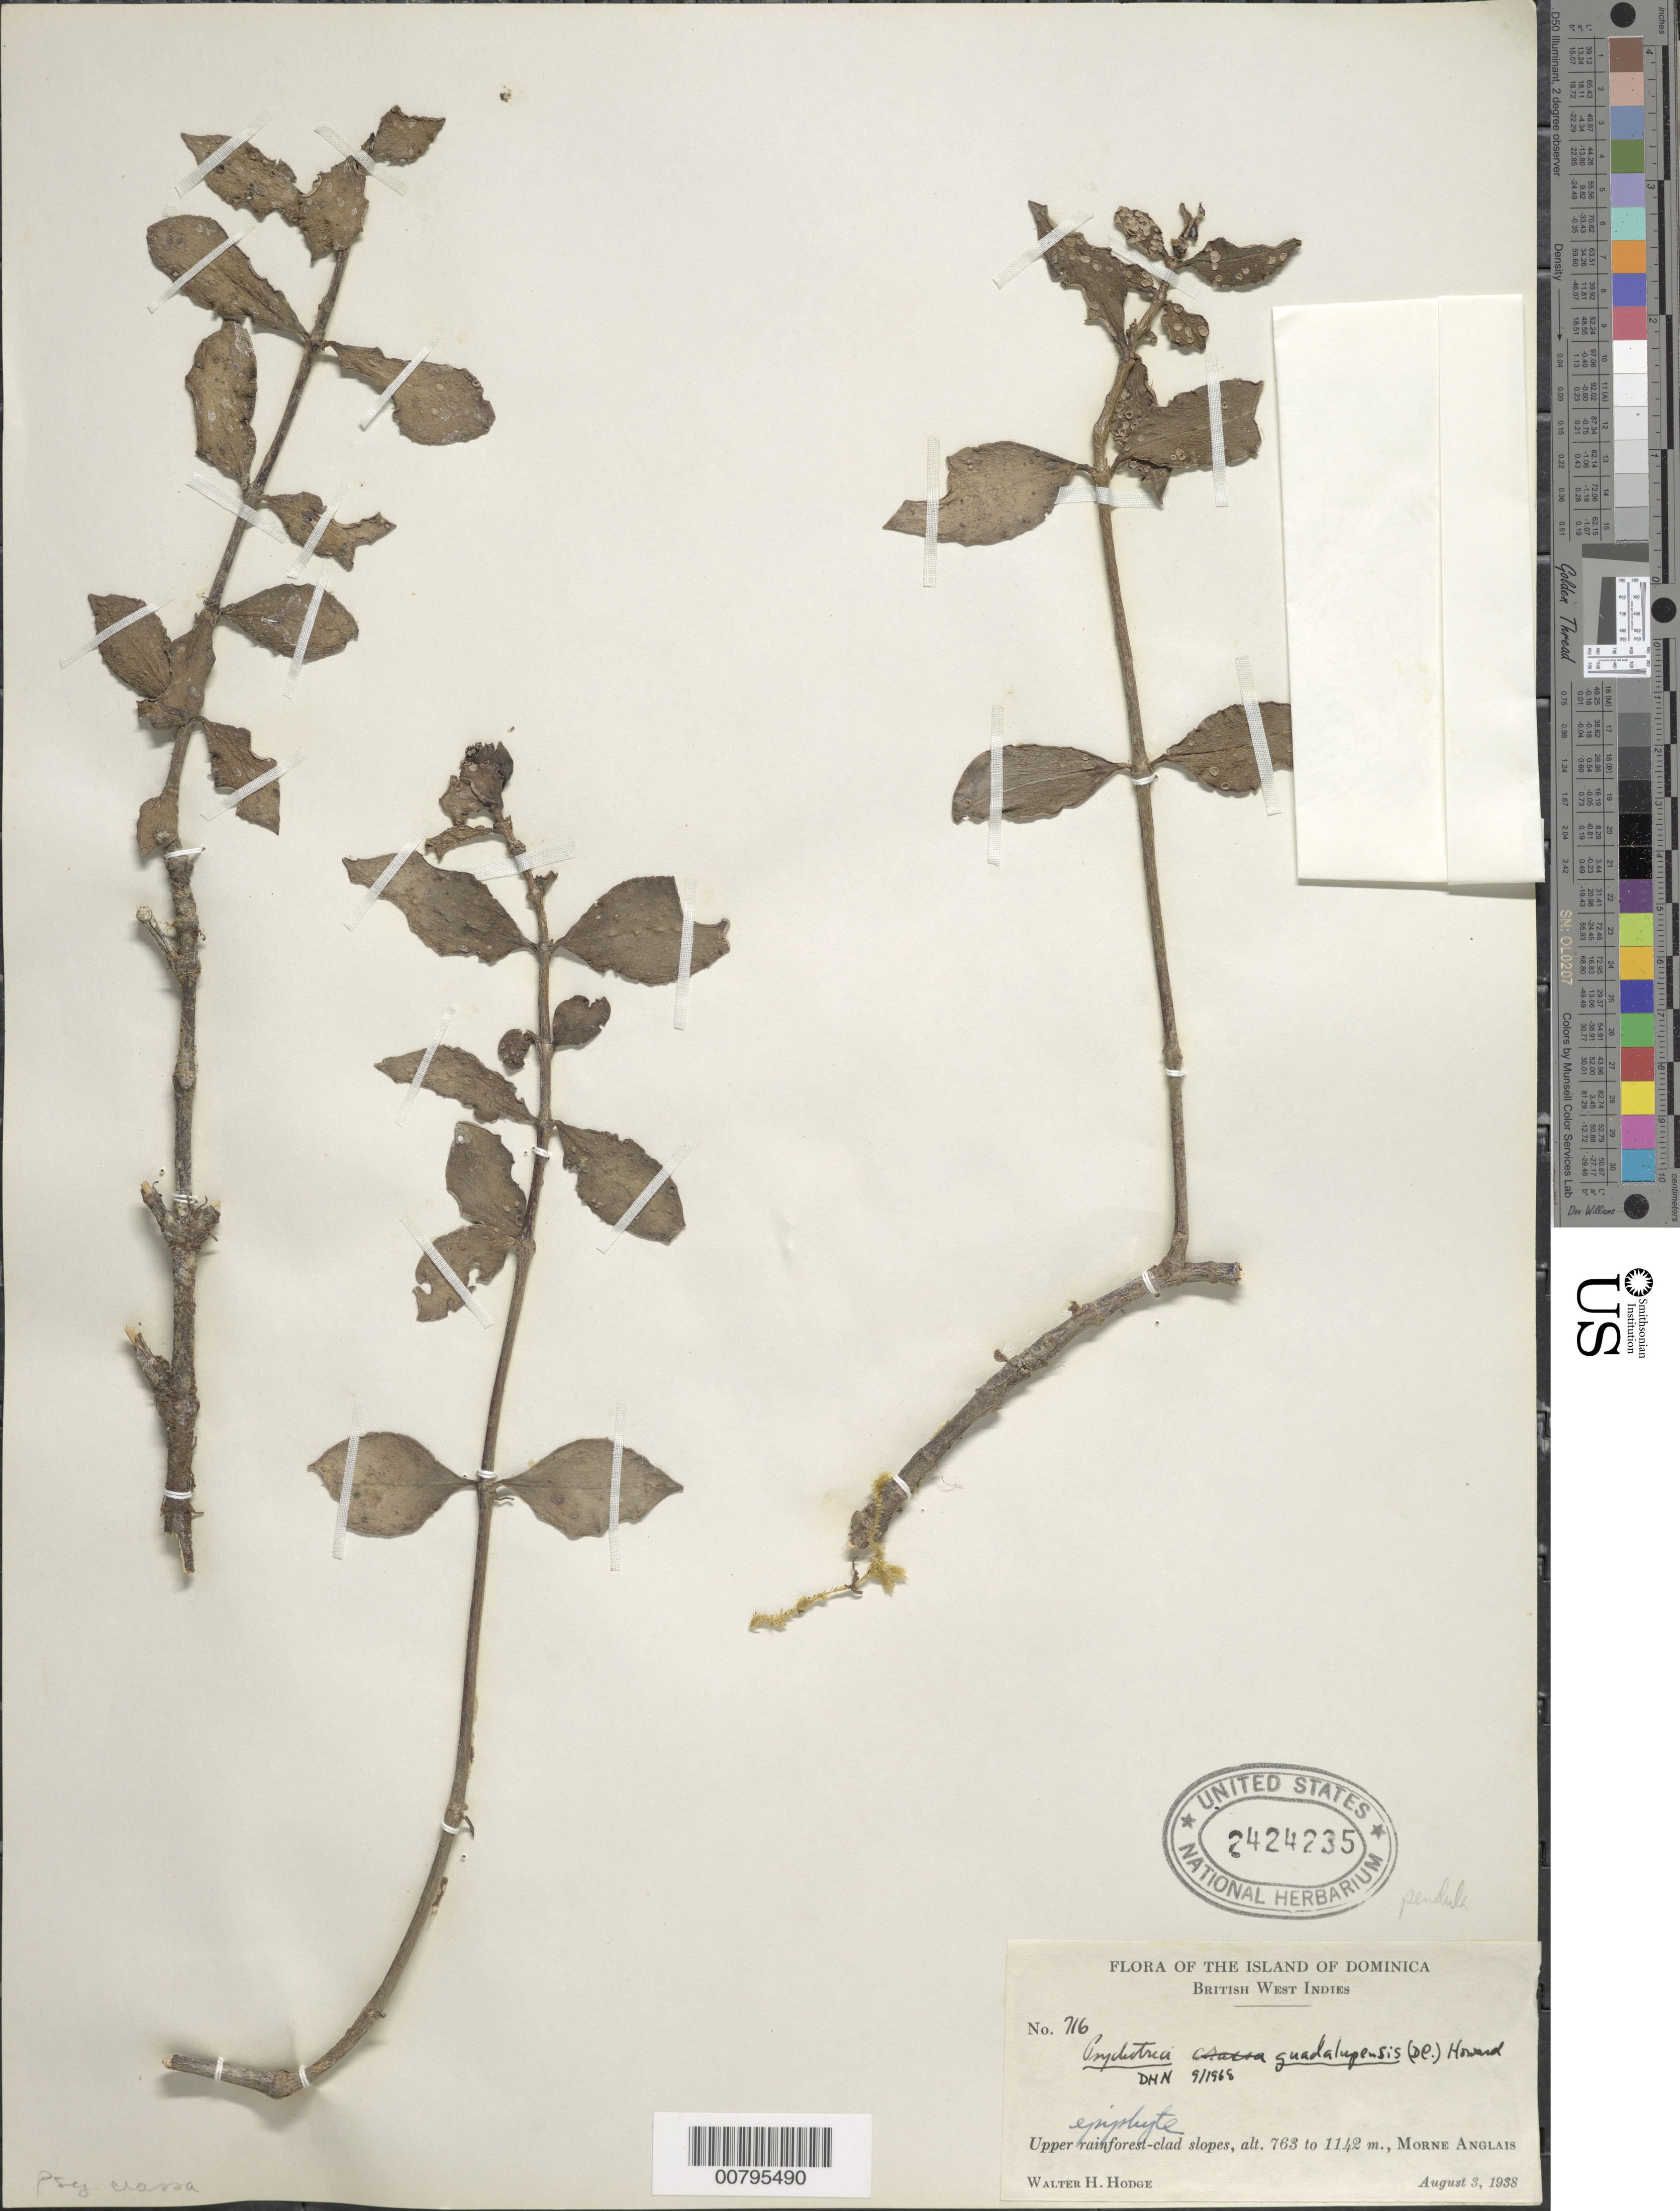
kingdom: Plantae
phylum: Tracheophyta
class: Magnoliopsida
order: Gentianales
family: Rubiaceae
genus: Notopleura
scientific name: Notopleura guadalupensis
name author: (DC.) C.M. Taylor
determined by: Nicolson, Dan H.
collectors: W. Hodge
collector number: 716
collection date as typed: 03 Aug 1938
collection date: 1938-08-03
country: Dominica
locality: Upper slopes Morne Anglais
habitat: Rainforest on upper slopes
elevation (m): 763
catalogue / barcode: US 2424235